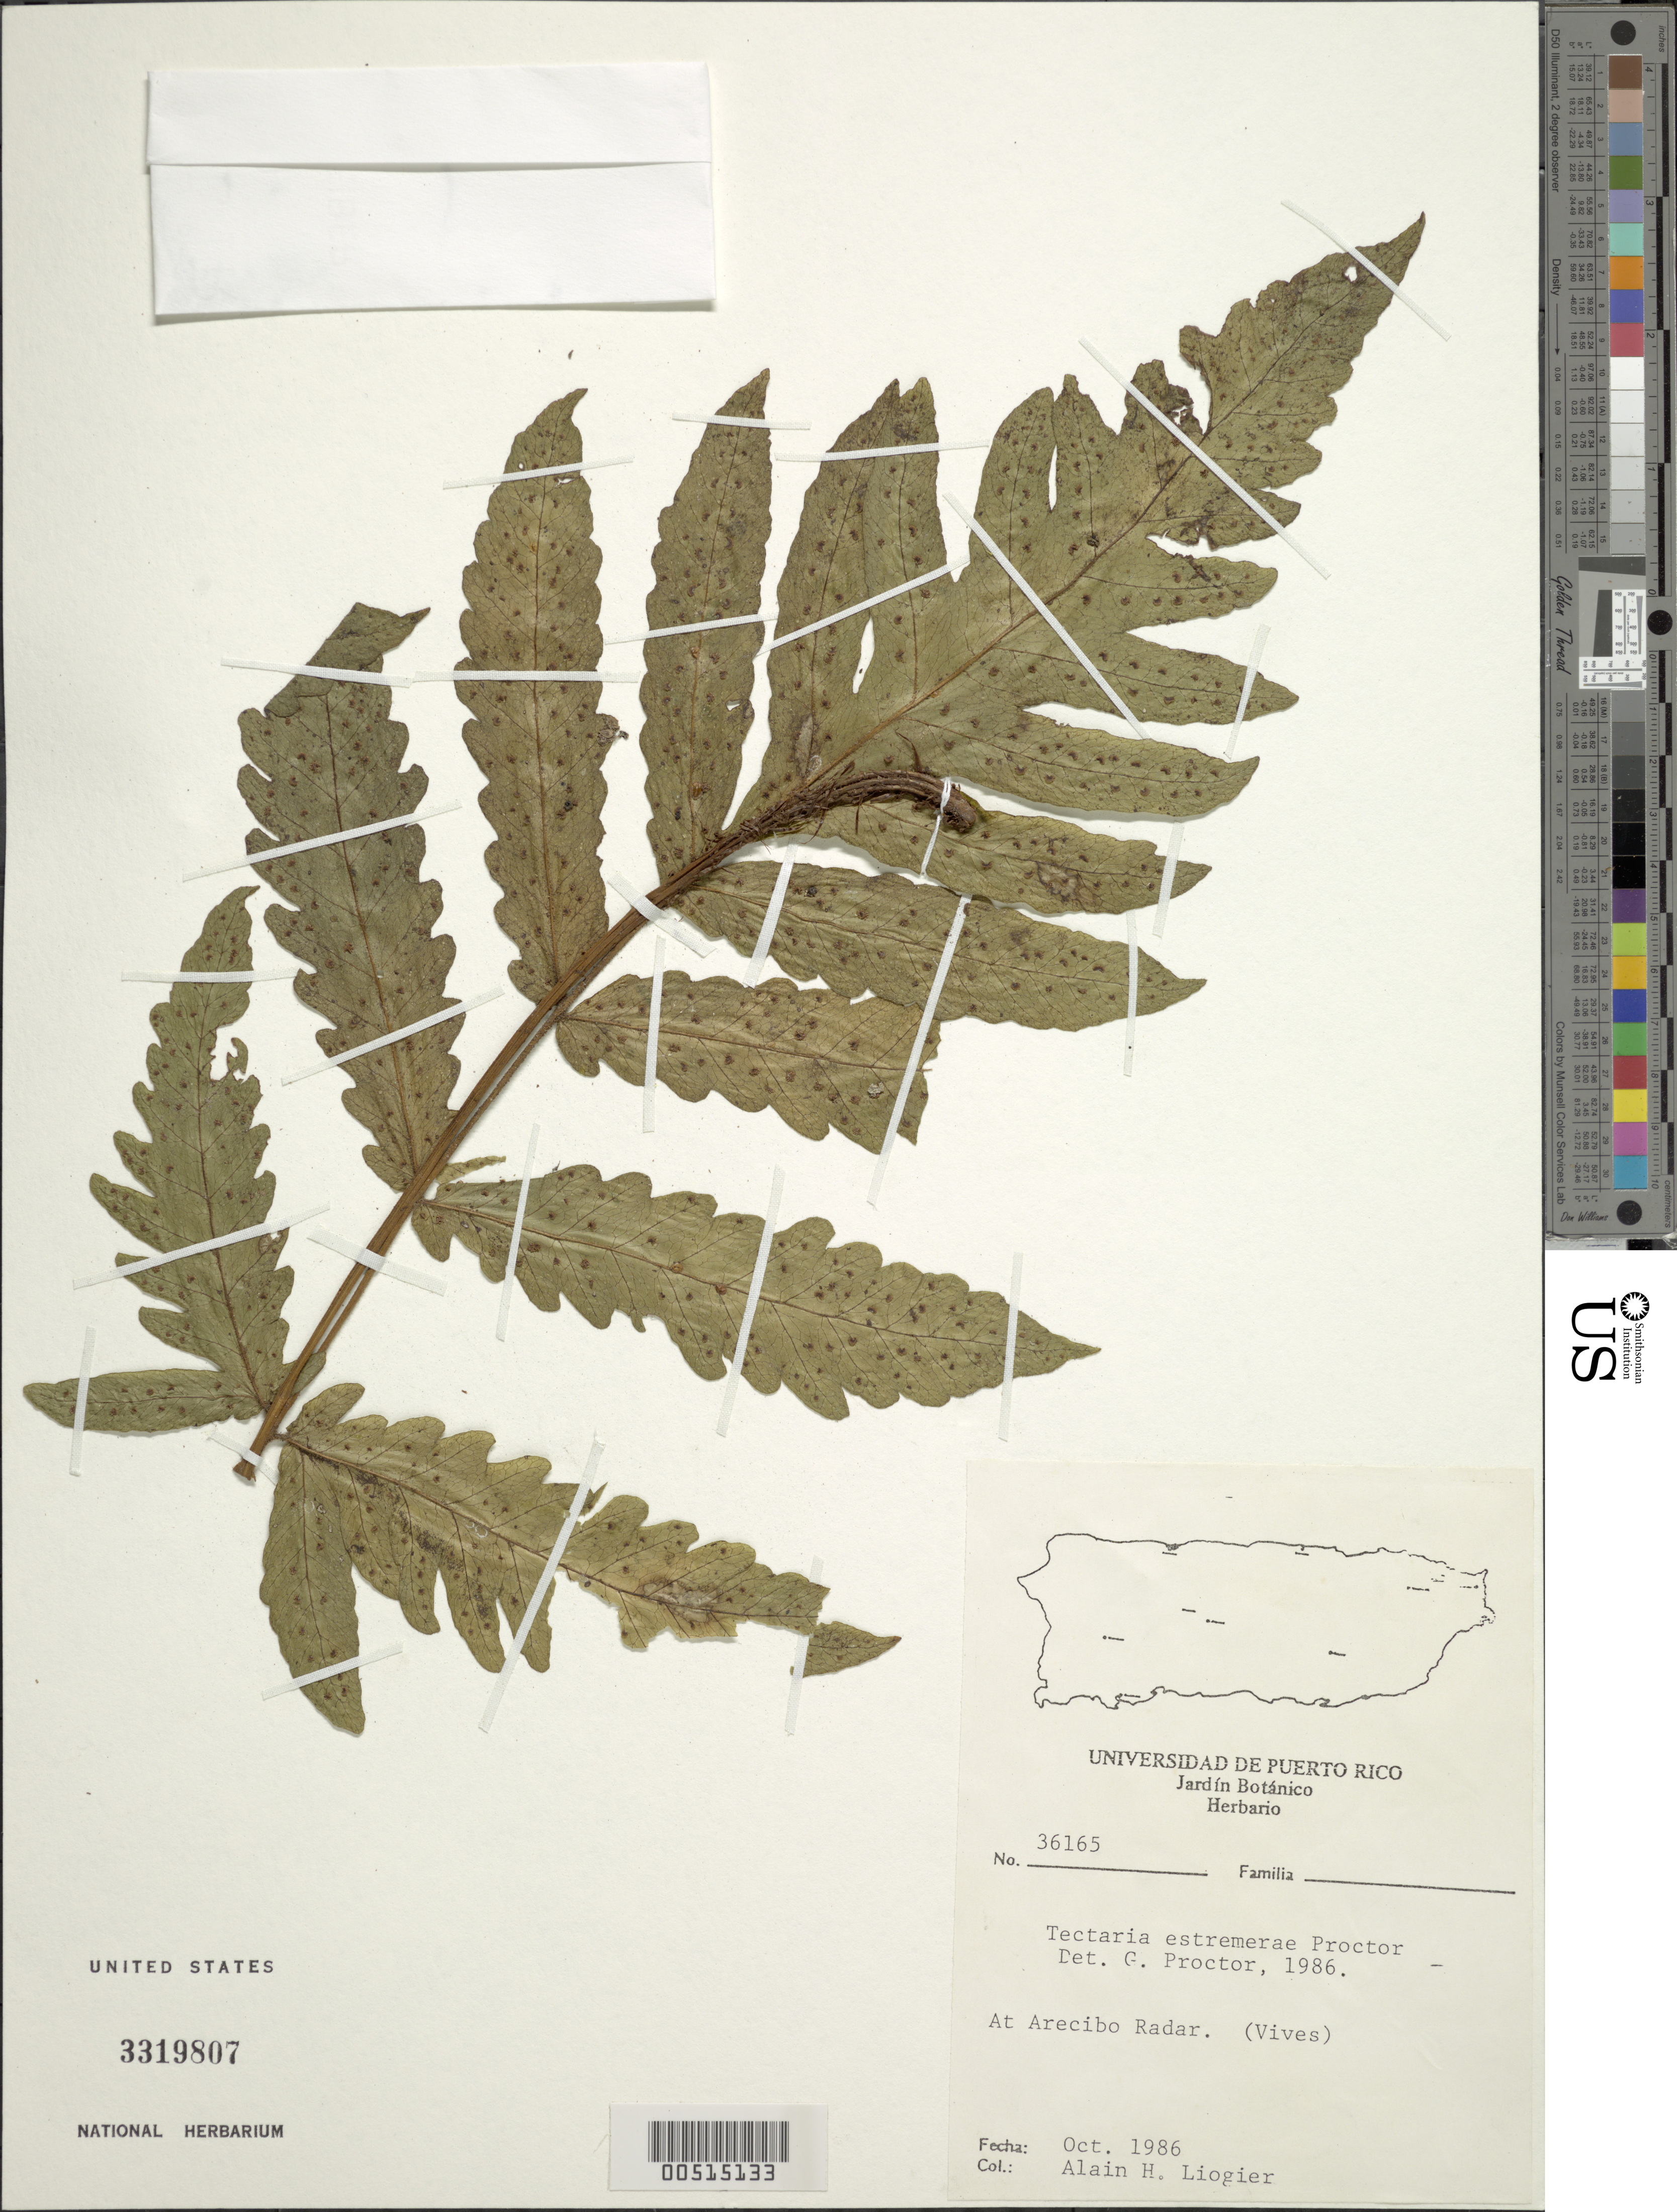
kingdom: Plantae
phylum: Tracheophyta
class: Polypodiopsida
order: Polypodiales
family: Tectariaceae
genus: Tectaria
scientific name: Tectaria estremerana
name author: Proctor & A.M. Evans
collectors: A. H. Liogier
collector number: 36165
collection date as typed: Oct 1986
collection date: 1986-10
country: Puerto Rico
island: Greater Antilles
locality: At Arecibo Radar.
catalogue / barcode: US 3319807